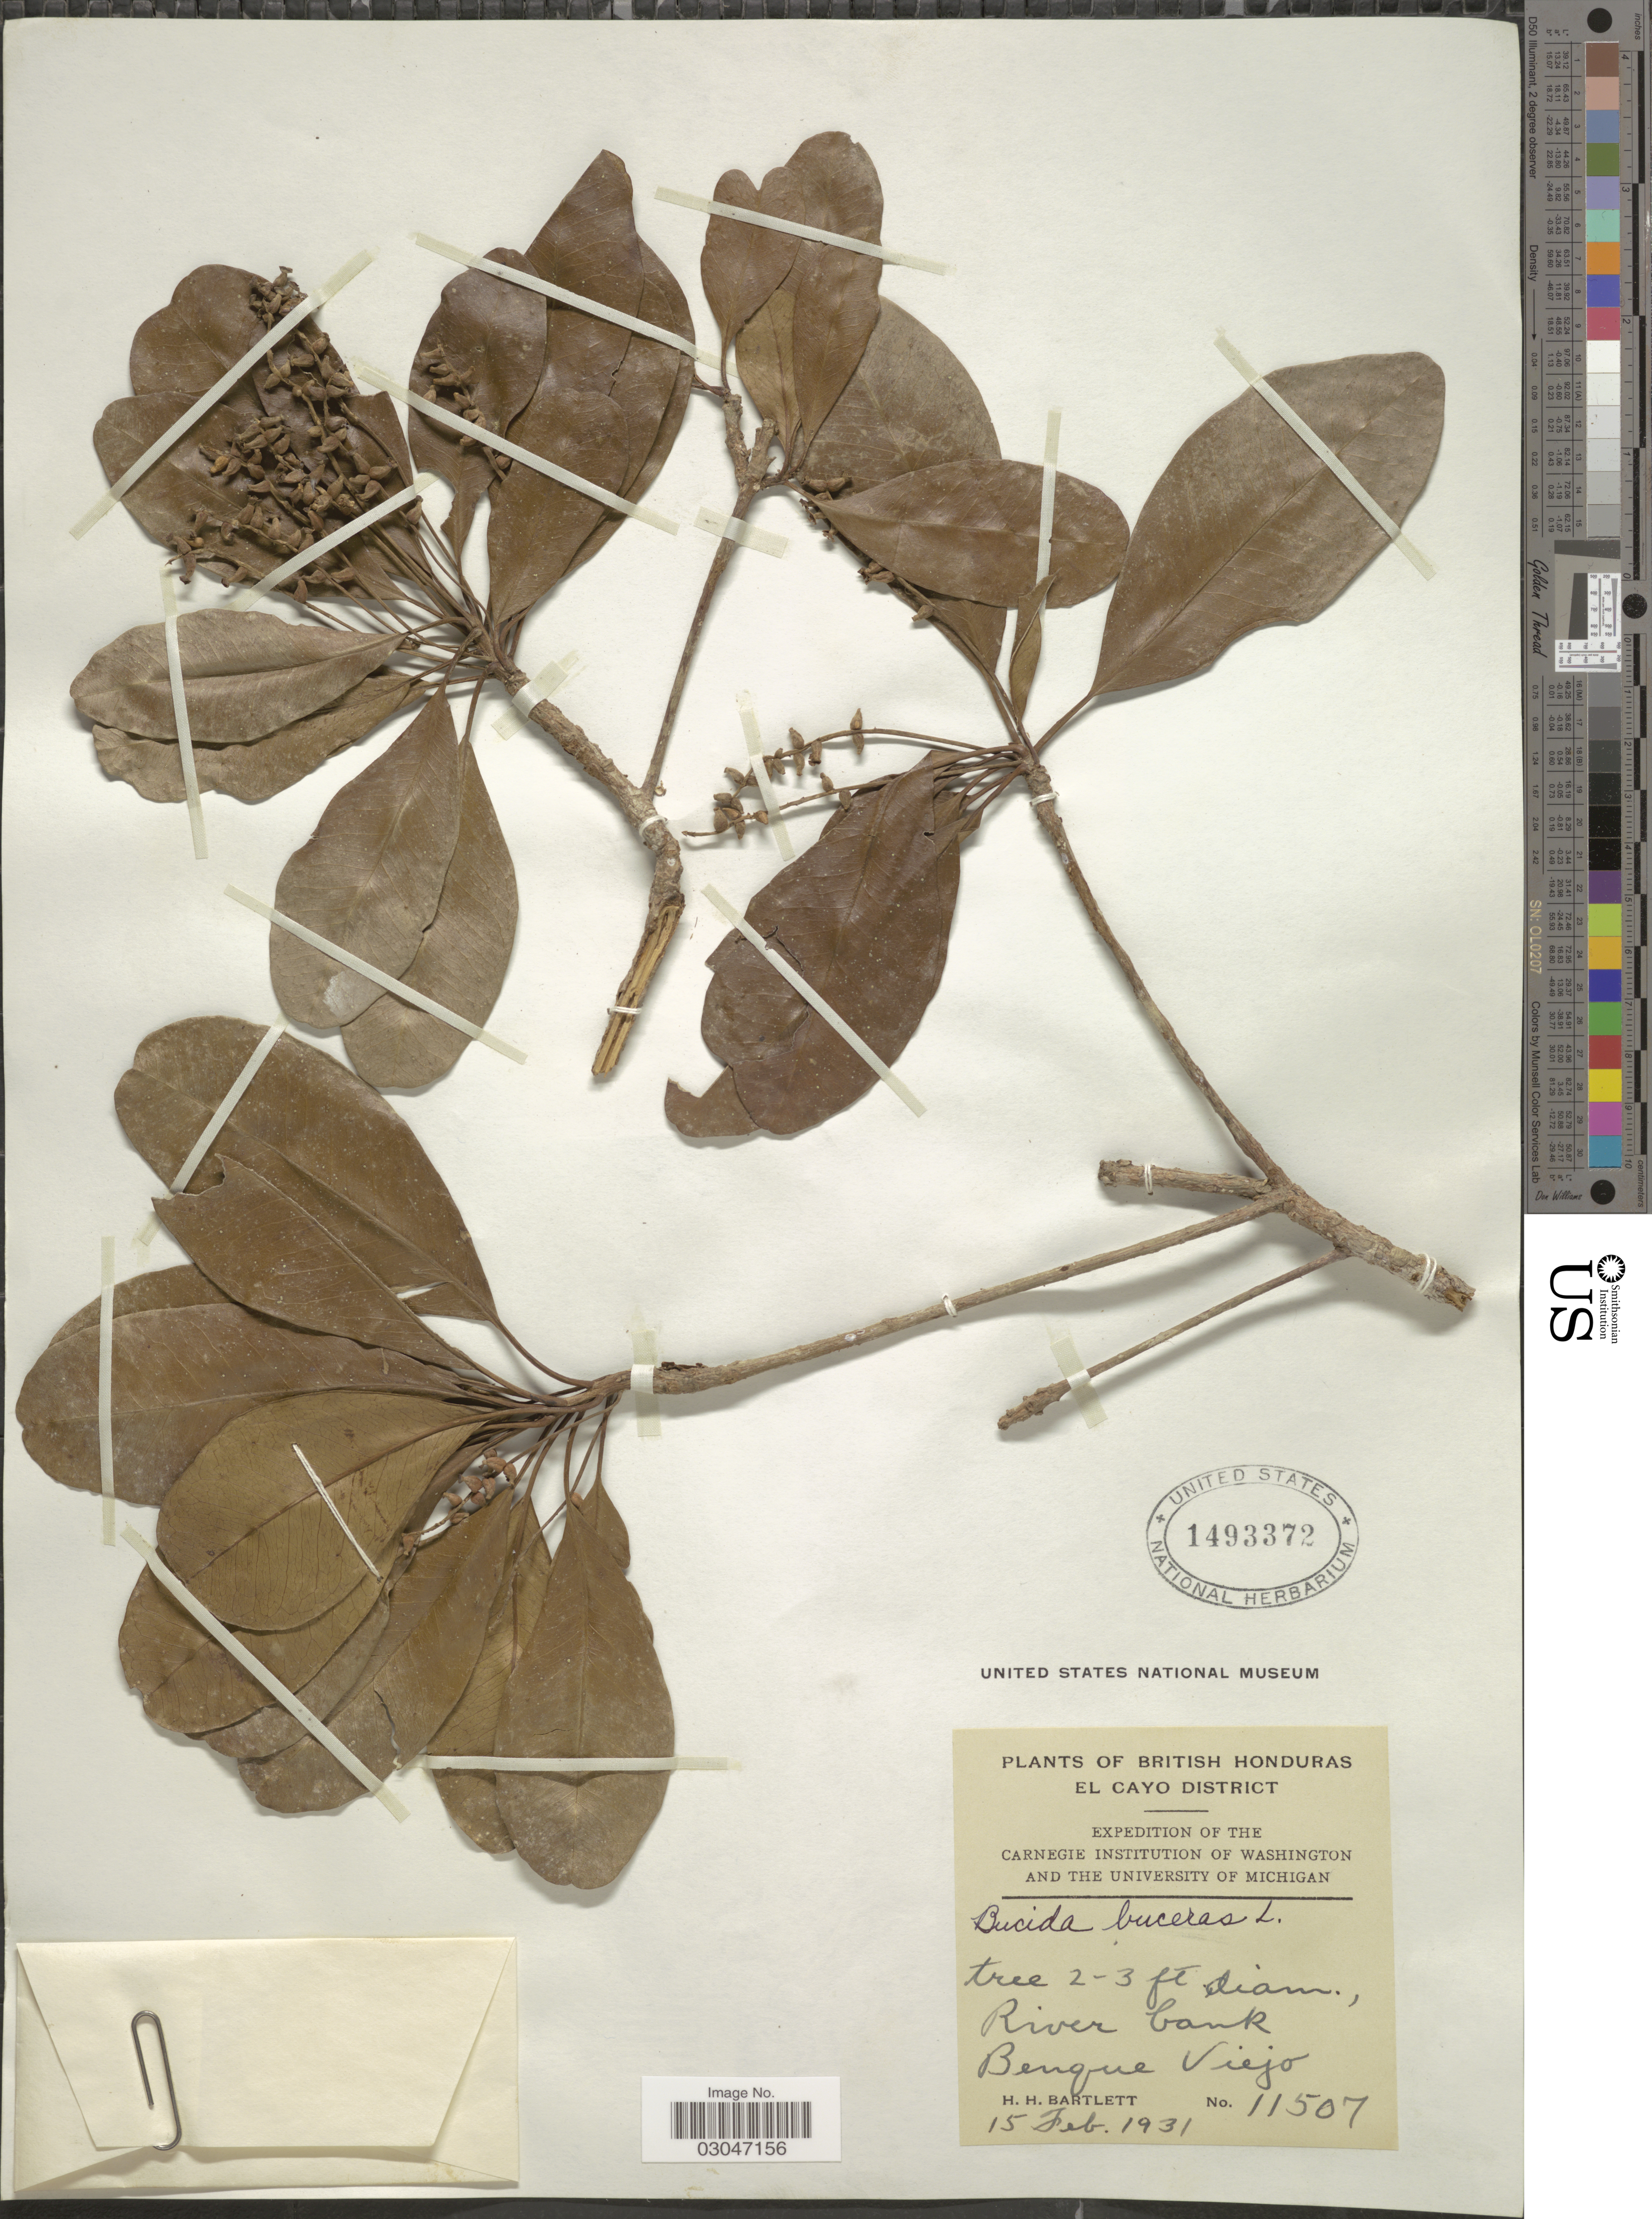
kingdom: Plantae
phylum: Tracheophyta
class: Magnoliopsida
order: Myrtales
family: Combretaceae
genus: Terminalia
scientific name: Terminalia buceras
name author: (L.) C. Wright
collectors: H. H. Bartlett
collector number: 11507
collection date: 1931-02-15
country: Belize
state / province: Cayo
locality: British Honduras, El Cayo District, River bank, Benque Viejo.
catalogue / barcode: US 1493372